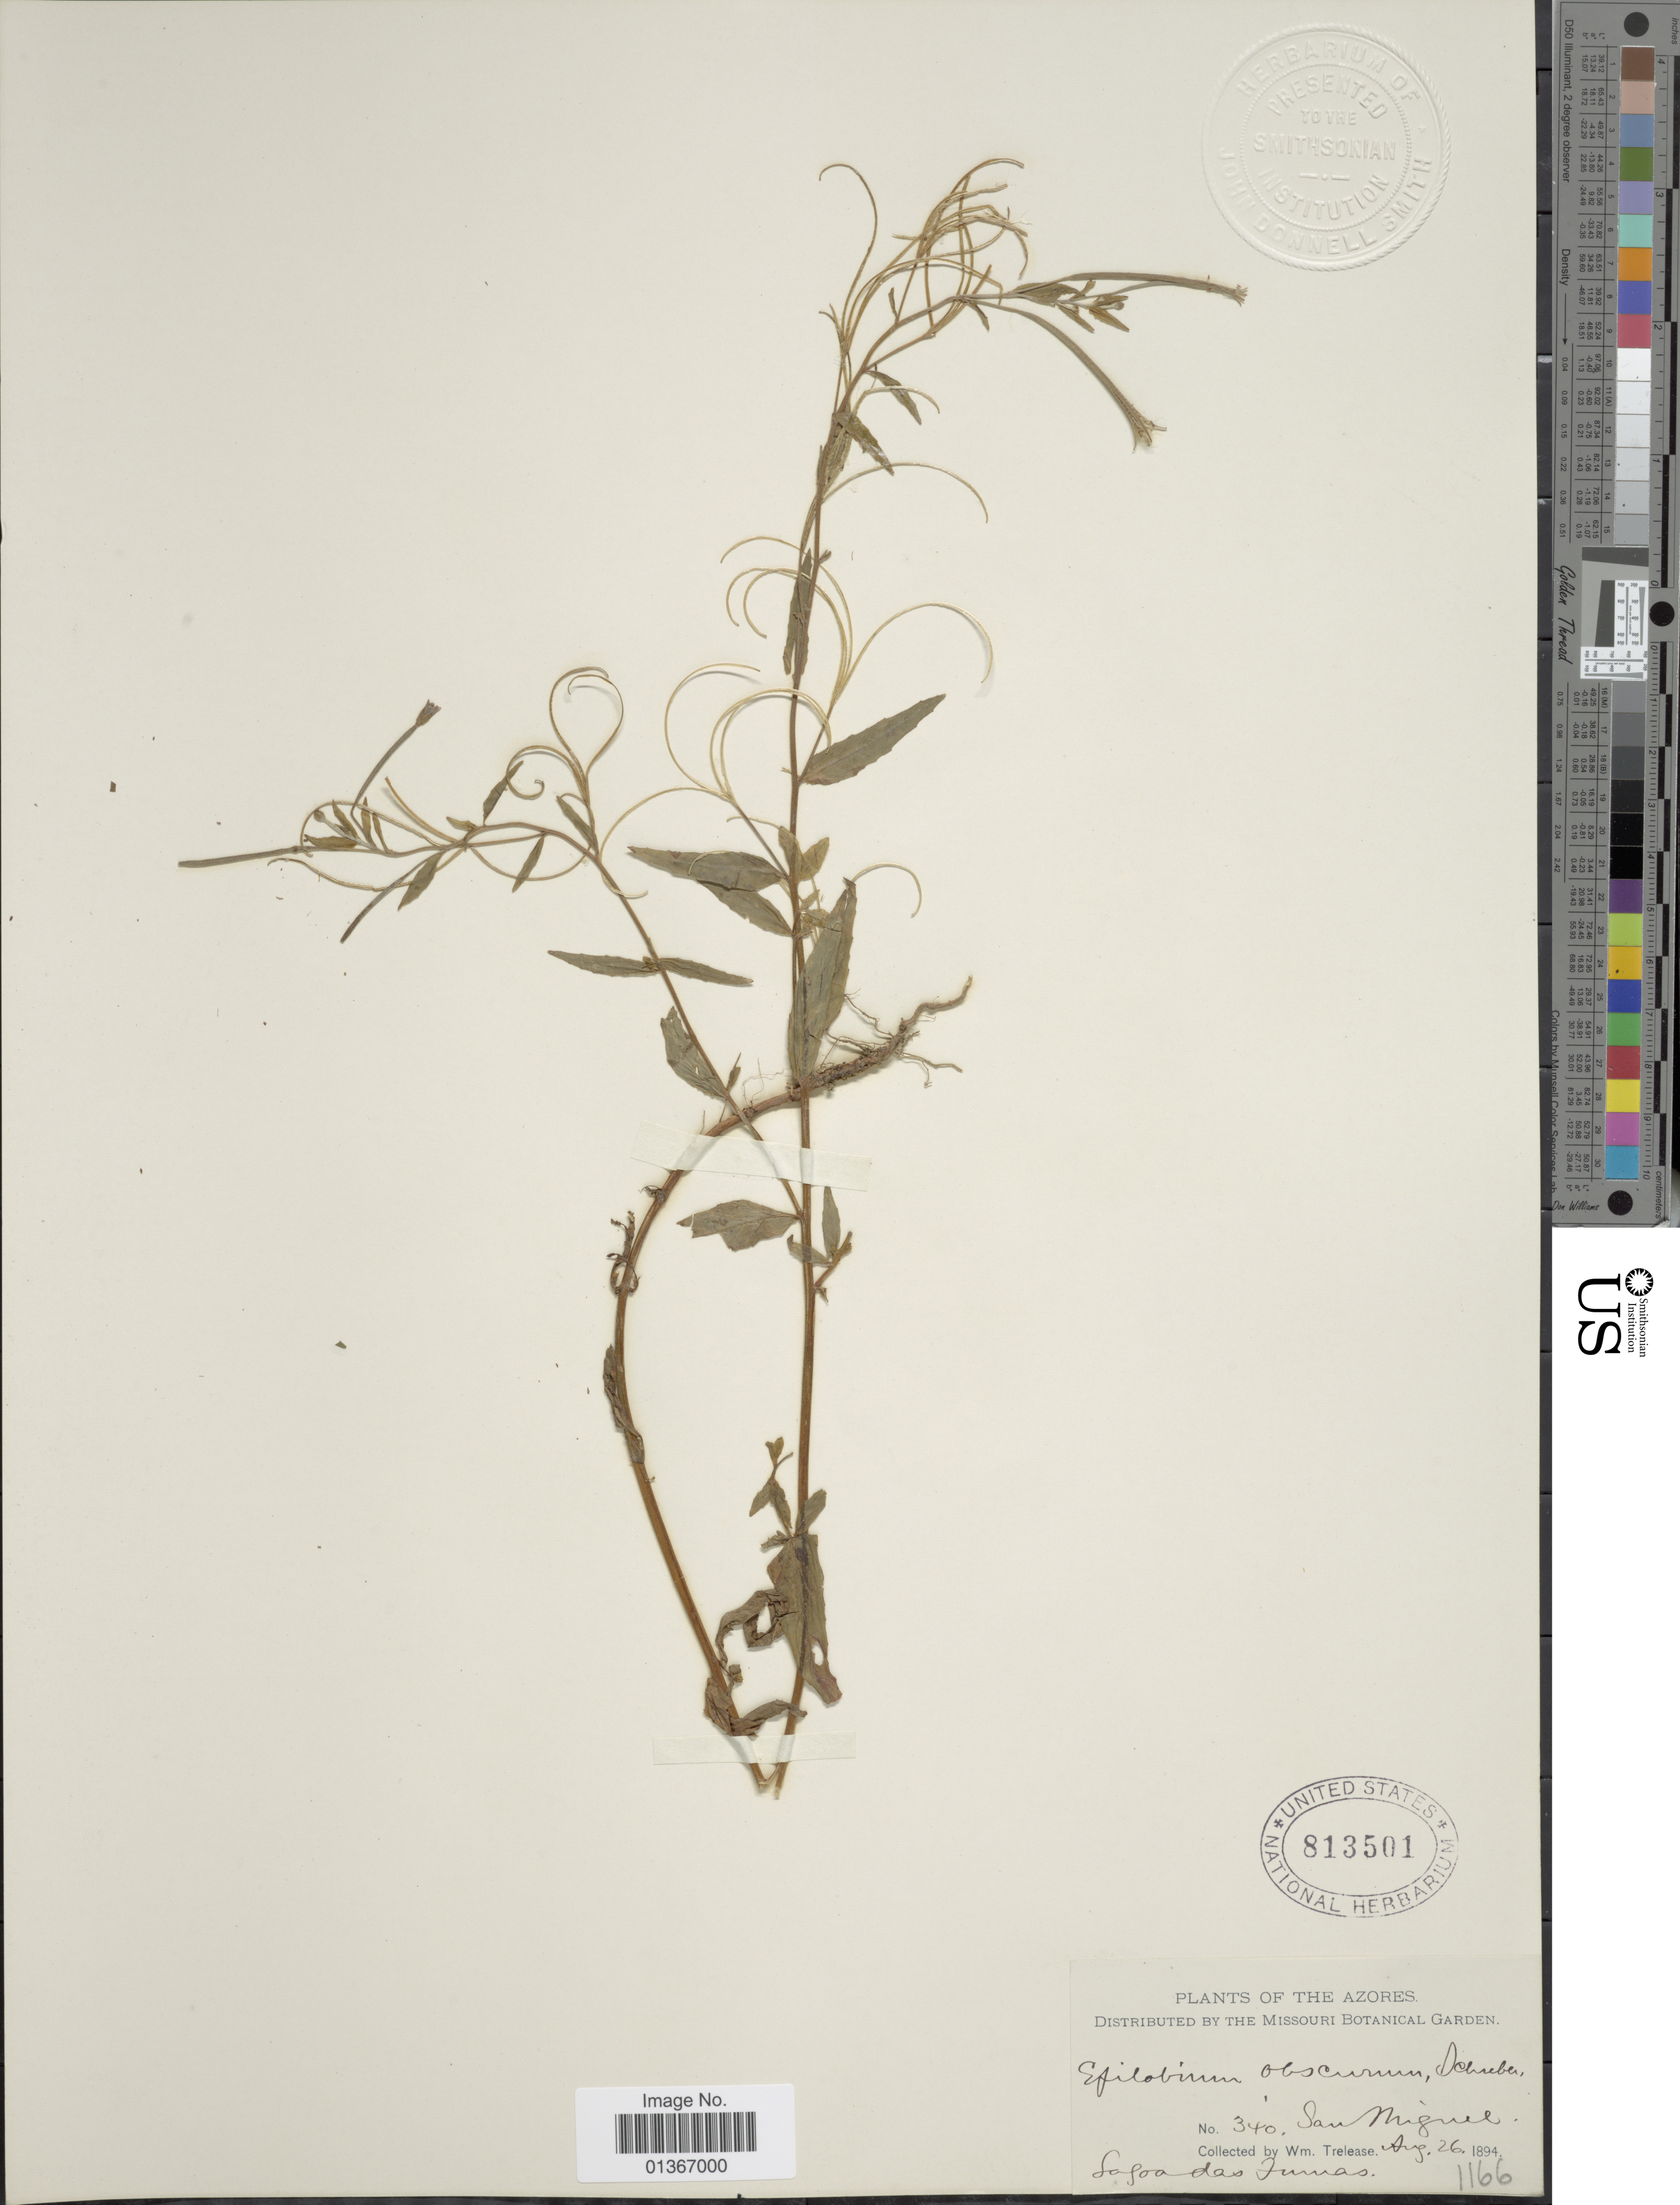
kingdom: Plantae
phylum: Tracheophyta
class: Magnoliopsida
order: Myrtales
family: Onagraceae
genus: Epilobium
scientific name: Epilobium obscurum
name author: Schreb.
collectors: W. Trelease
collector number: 340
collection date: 1894-08-26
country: Portugal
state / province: Azores (Aut. Reg.)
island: São Miguel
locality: San Miguel. Logoa das Jumas. [interpreted]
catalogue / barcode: US 813501